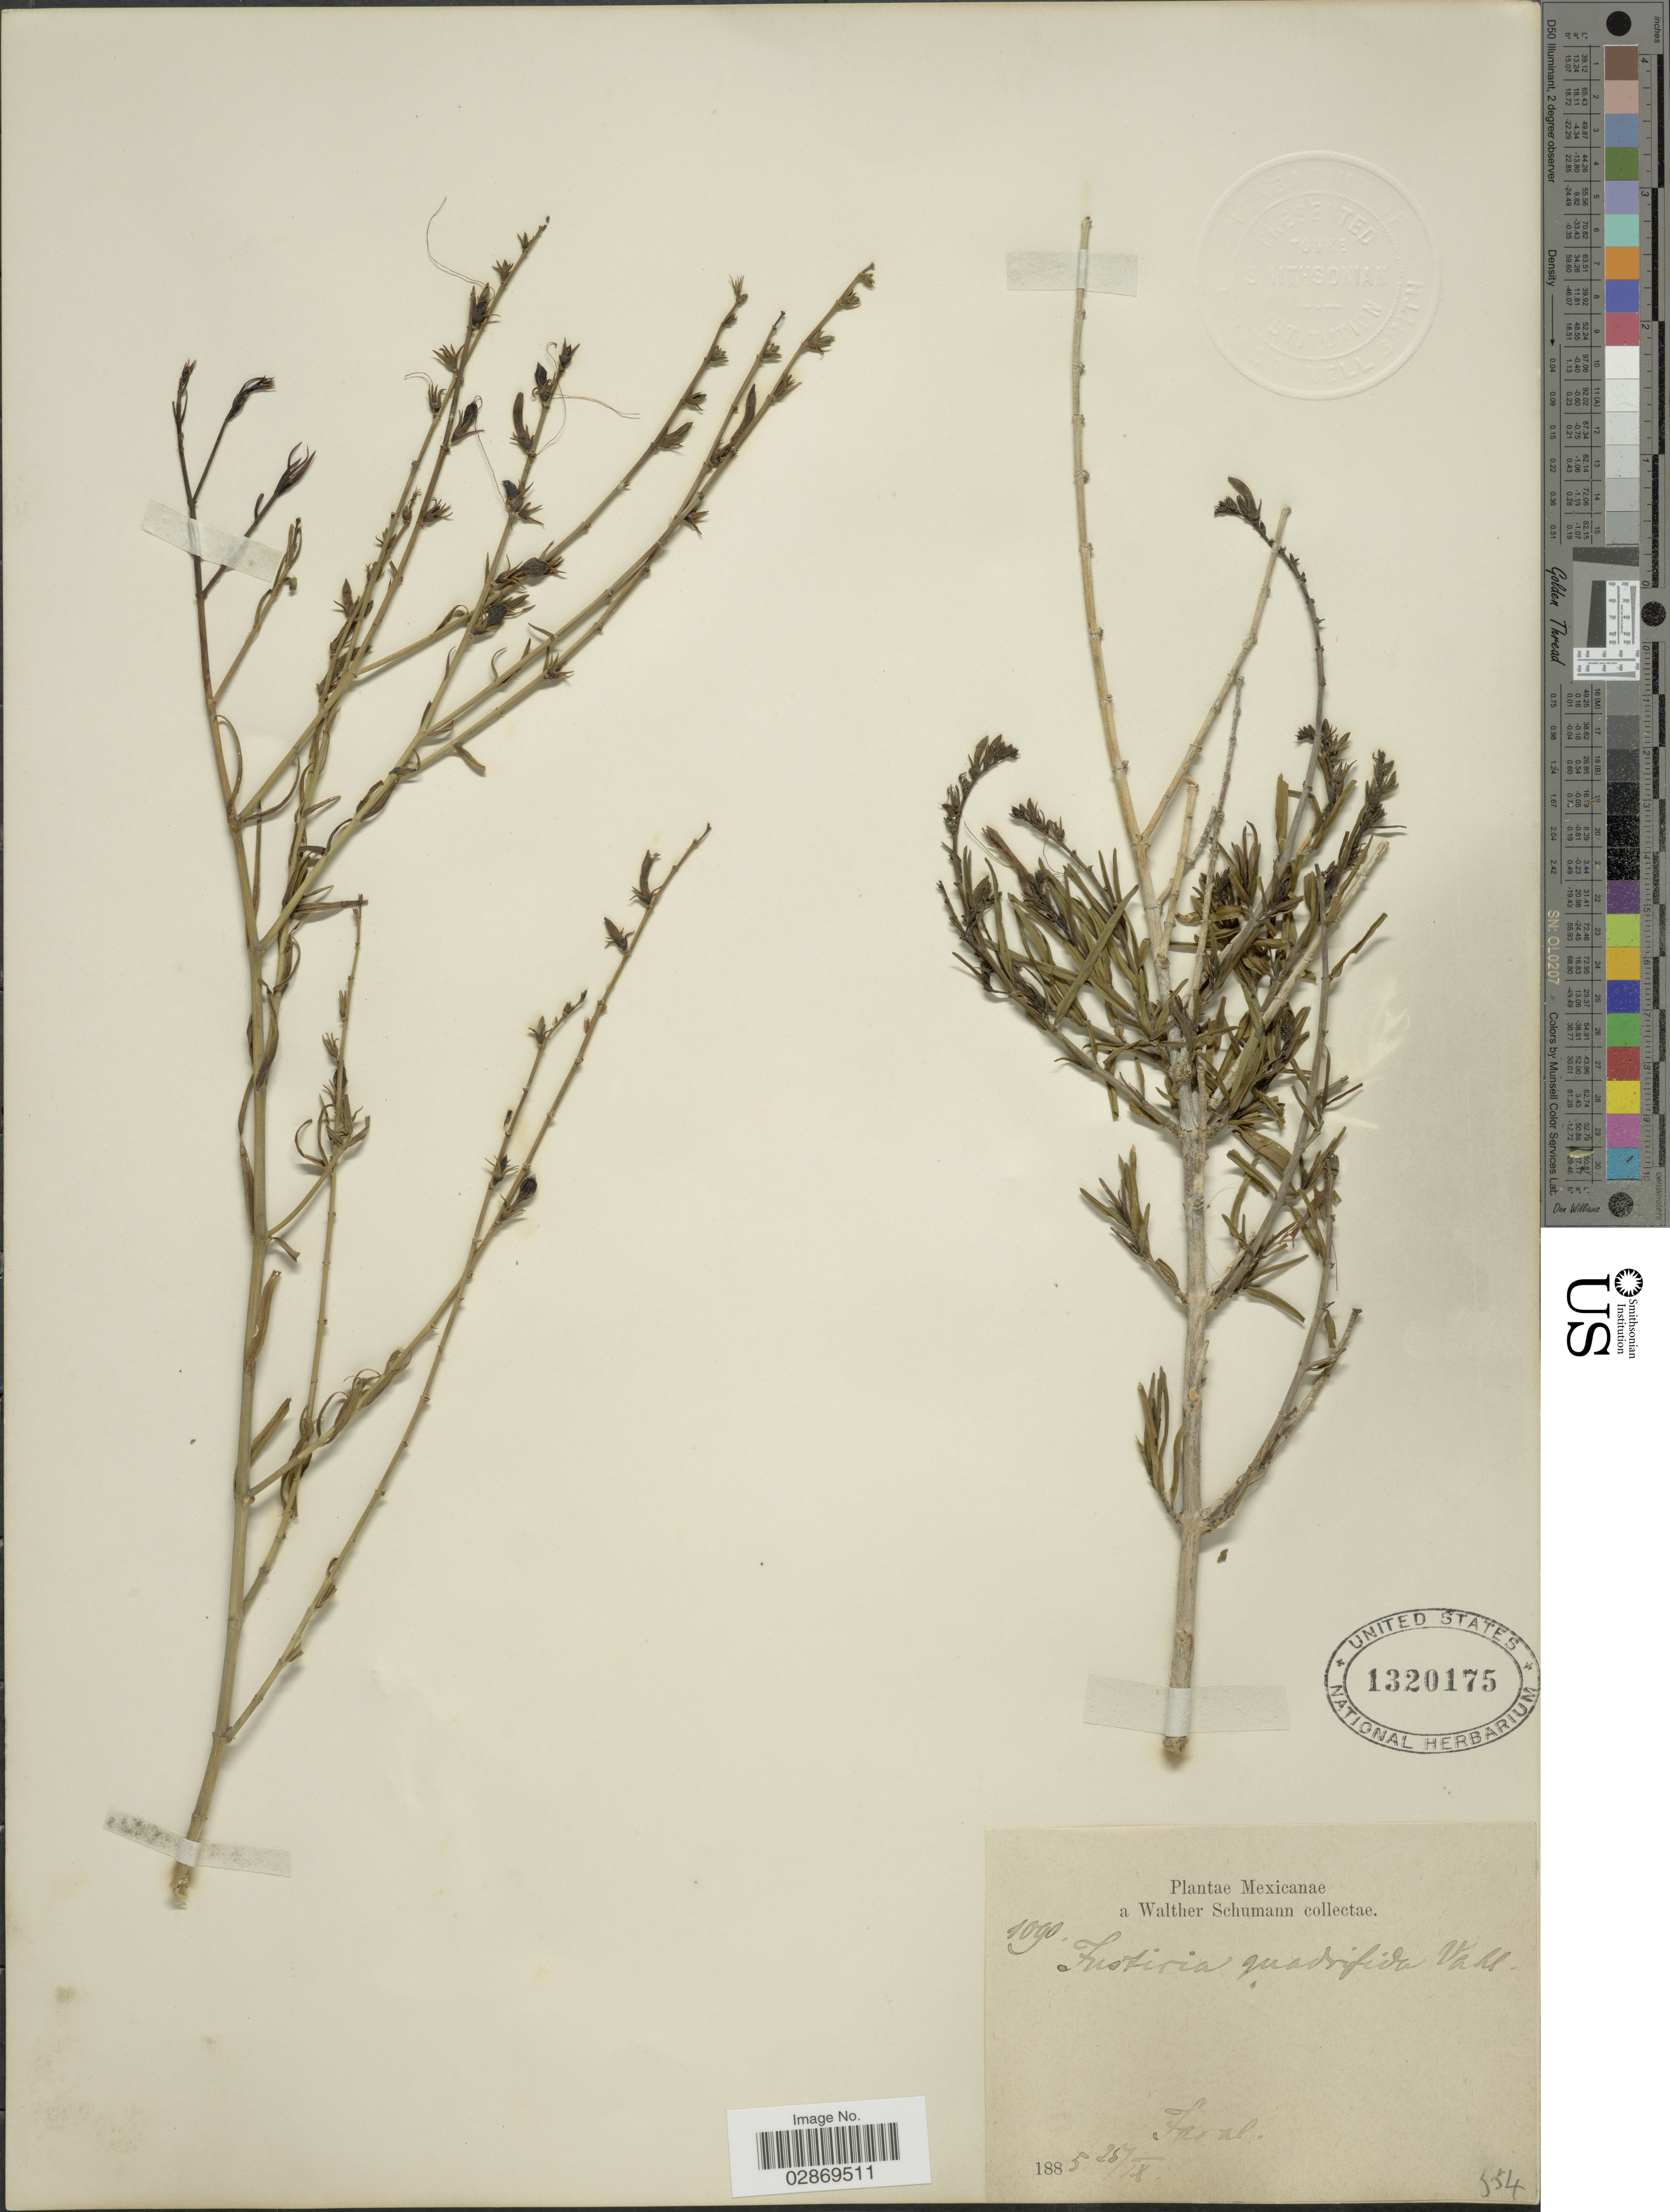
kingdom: Plantae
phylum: Tracheophyta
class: Magnoliopsida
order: Lamiales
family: Acanthaceae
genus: Anisacanthus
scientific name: Anisacanthus quadrifidus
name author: (Vahl) Nees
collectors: W. Schumann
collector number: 1090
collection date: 1885-09-25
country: Mexico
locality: Faral.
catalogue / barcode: US 1320175